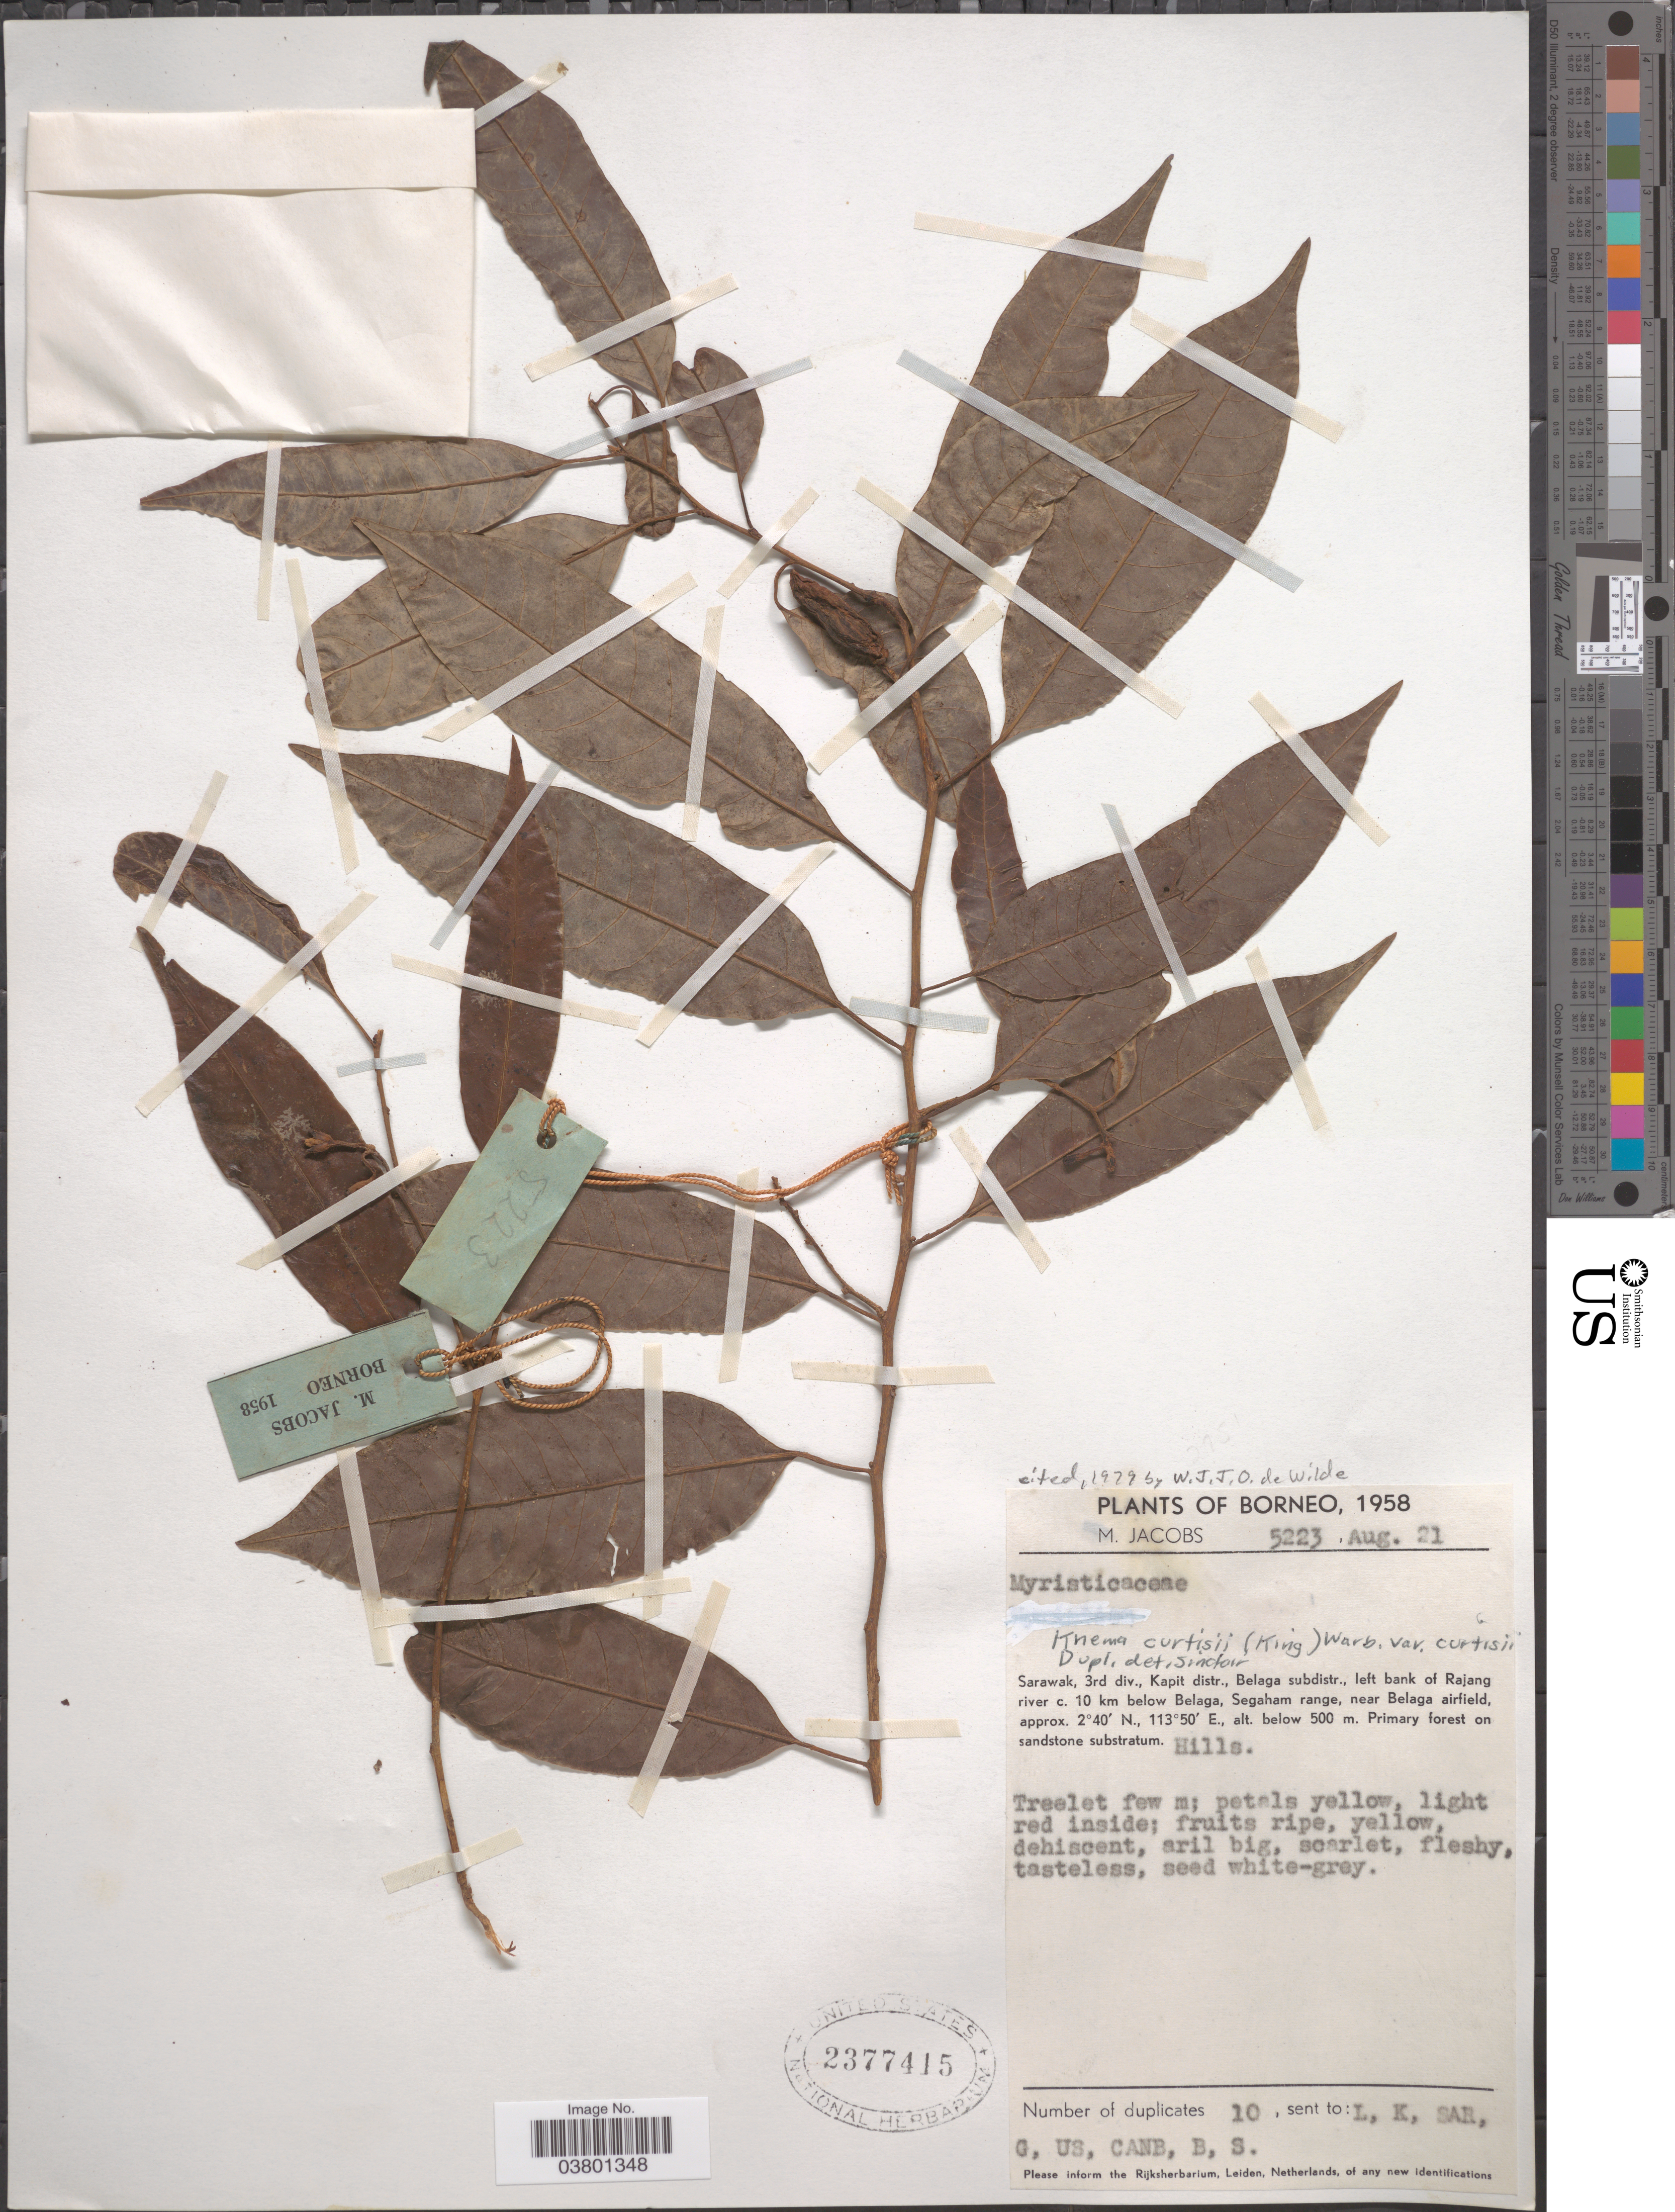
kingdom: Plantae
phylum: Tracheophyta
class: Magnoliopsida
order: Magnoliales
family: Myristicaceae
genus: Knema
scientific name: Knema curtisii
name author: Warb.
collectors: M. Jacobs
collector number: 5223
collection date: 1958-08-21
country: Malaysia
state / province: Sarawak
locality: Borneo. 3rd div., Kapit distr., Belaga subdistr., left bank of Rajang river c. 10 km below Belaga, Segaham range, near Belaga airfield.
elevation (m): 500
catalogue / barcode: US 2377415